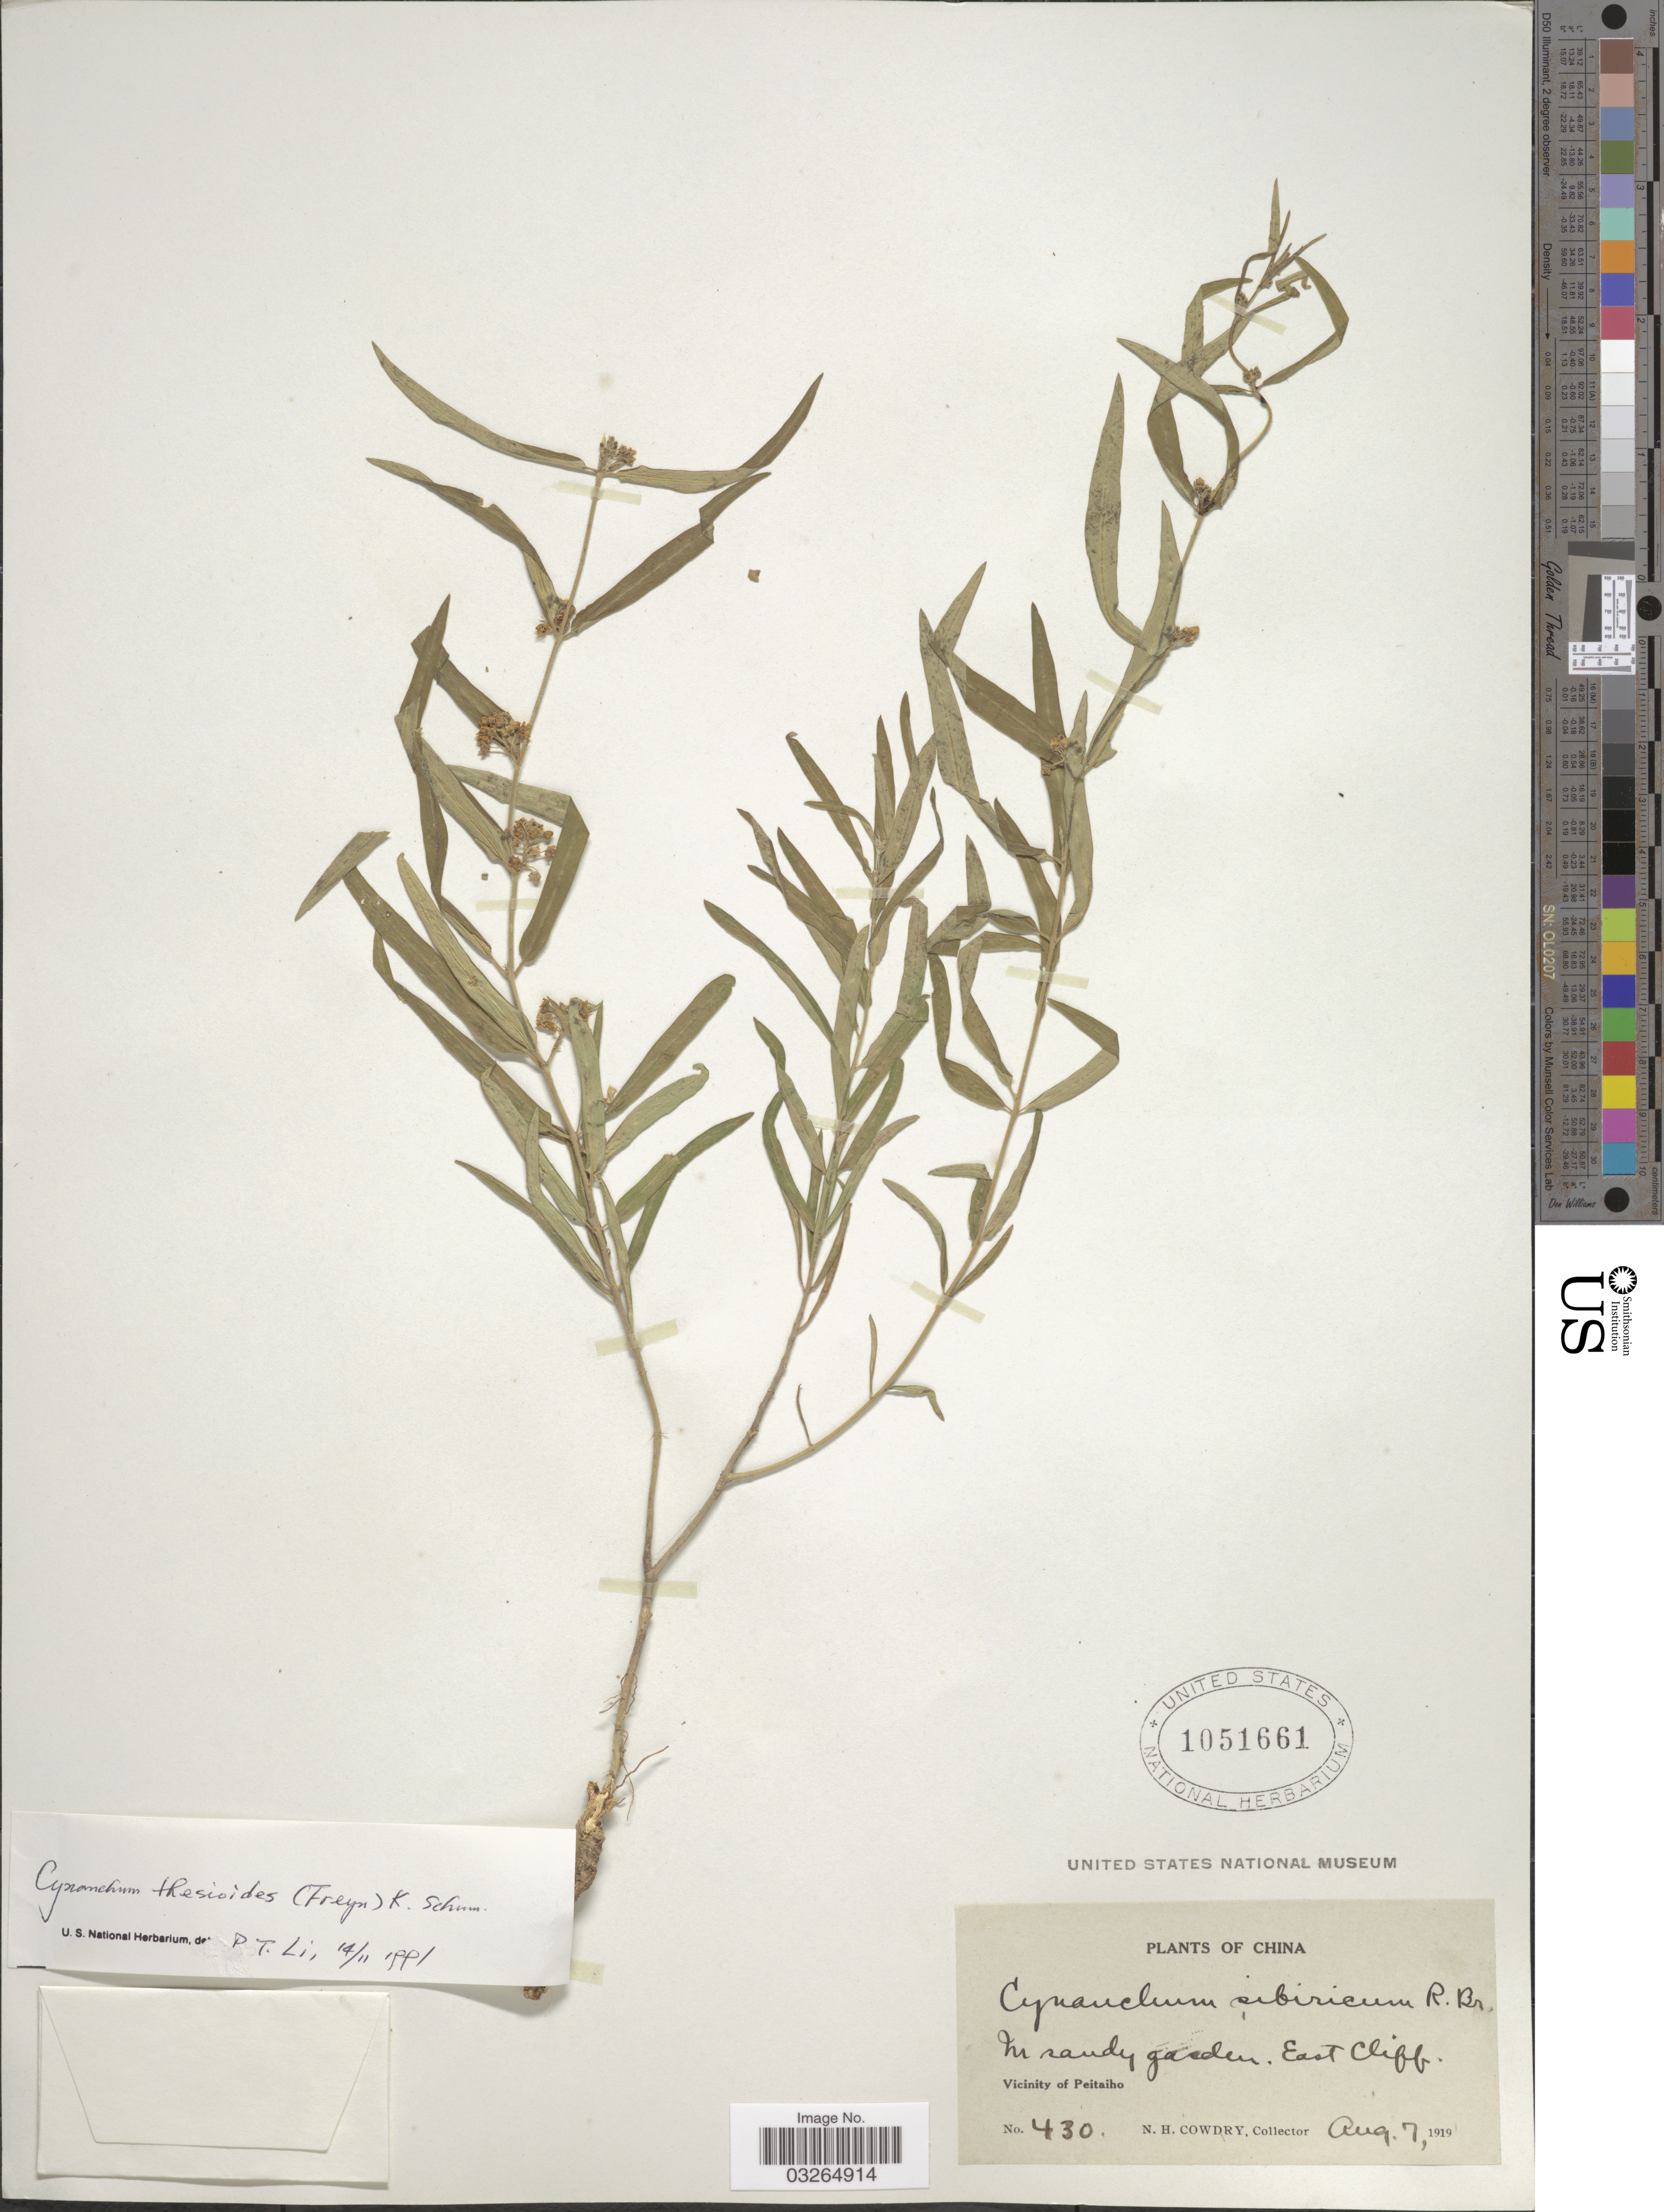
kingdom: Plantae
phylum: Tracheophyta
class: Magnoliopsida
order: Gentianales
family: Apocynaceae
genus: Cynanchum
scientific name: Cynanchum thesioides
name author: (Freyn) K. Schum.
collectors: N. H. Cowdry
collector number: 430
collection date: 1919-08-07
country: China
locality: East cliff. Vicinity of Peitaiho.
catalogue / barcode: US 1051661